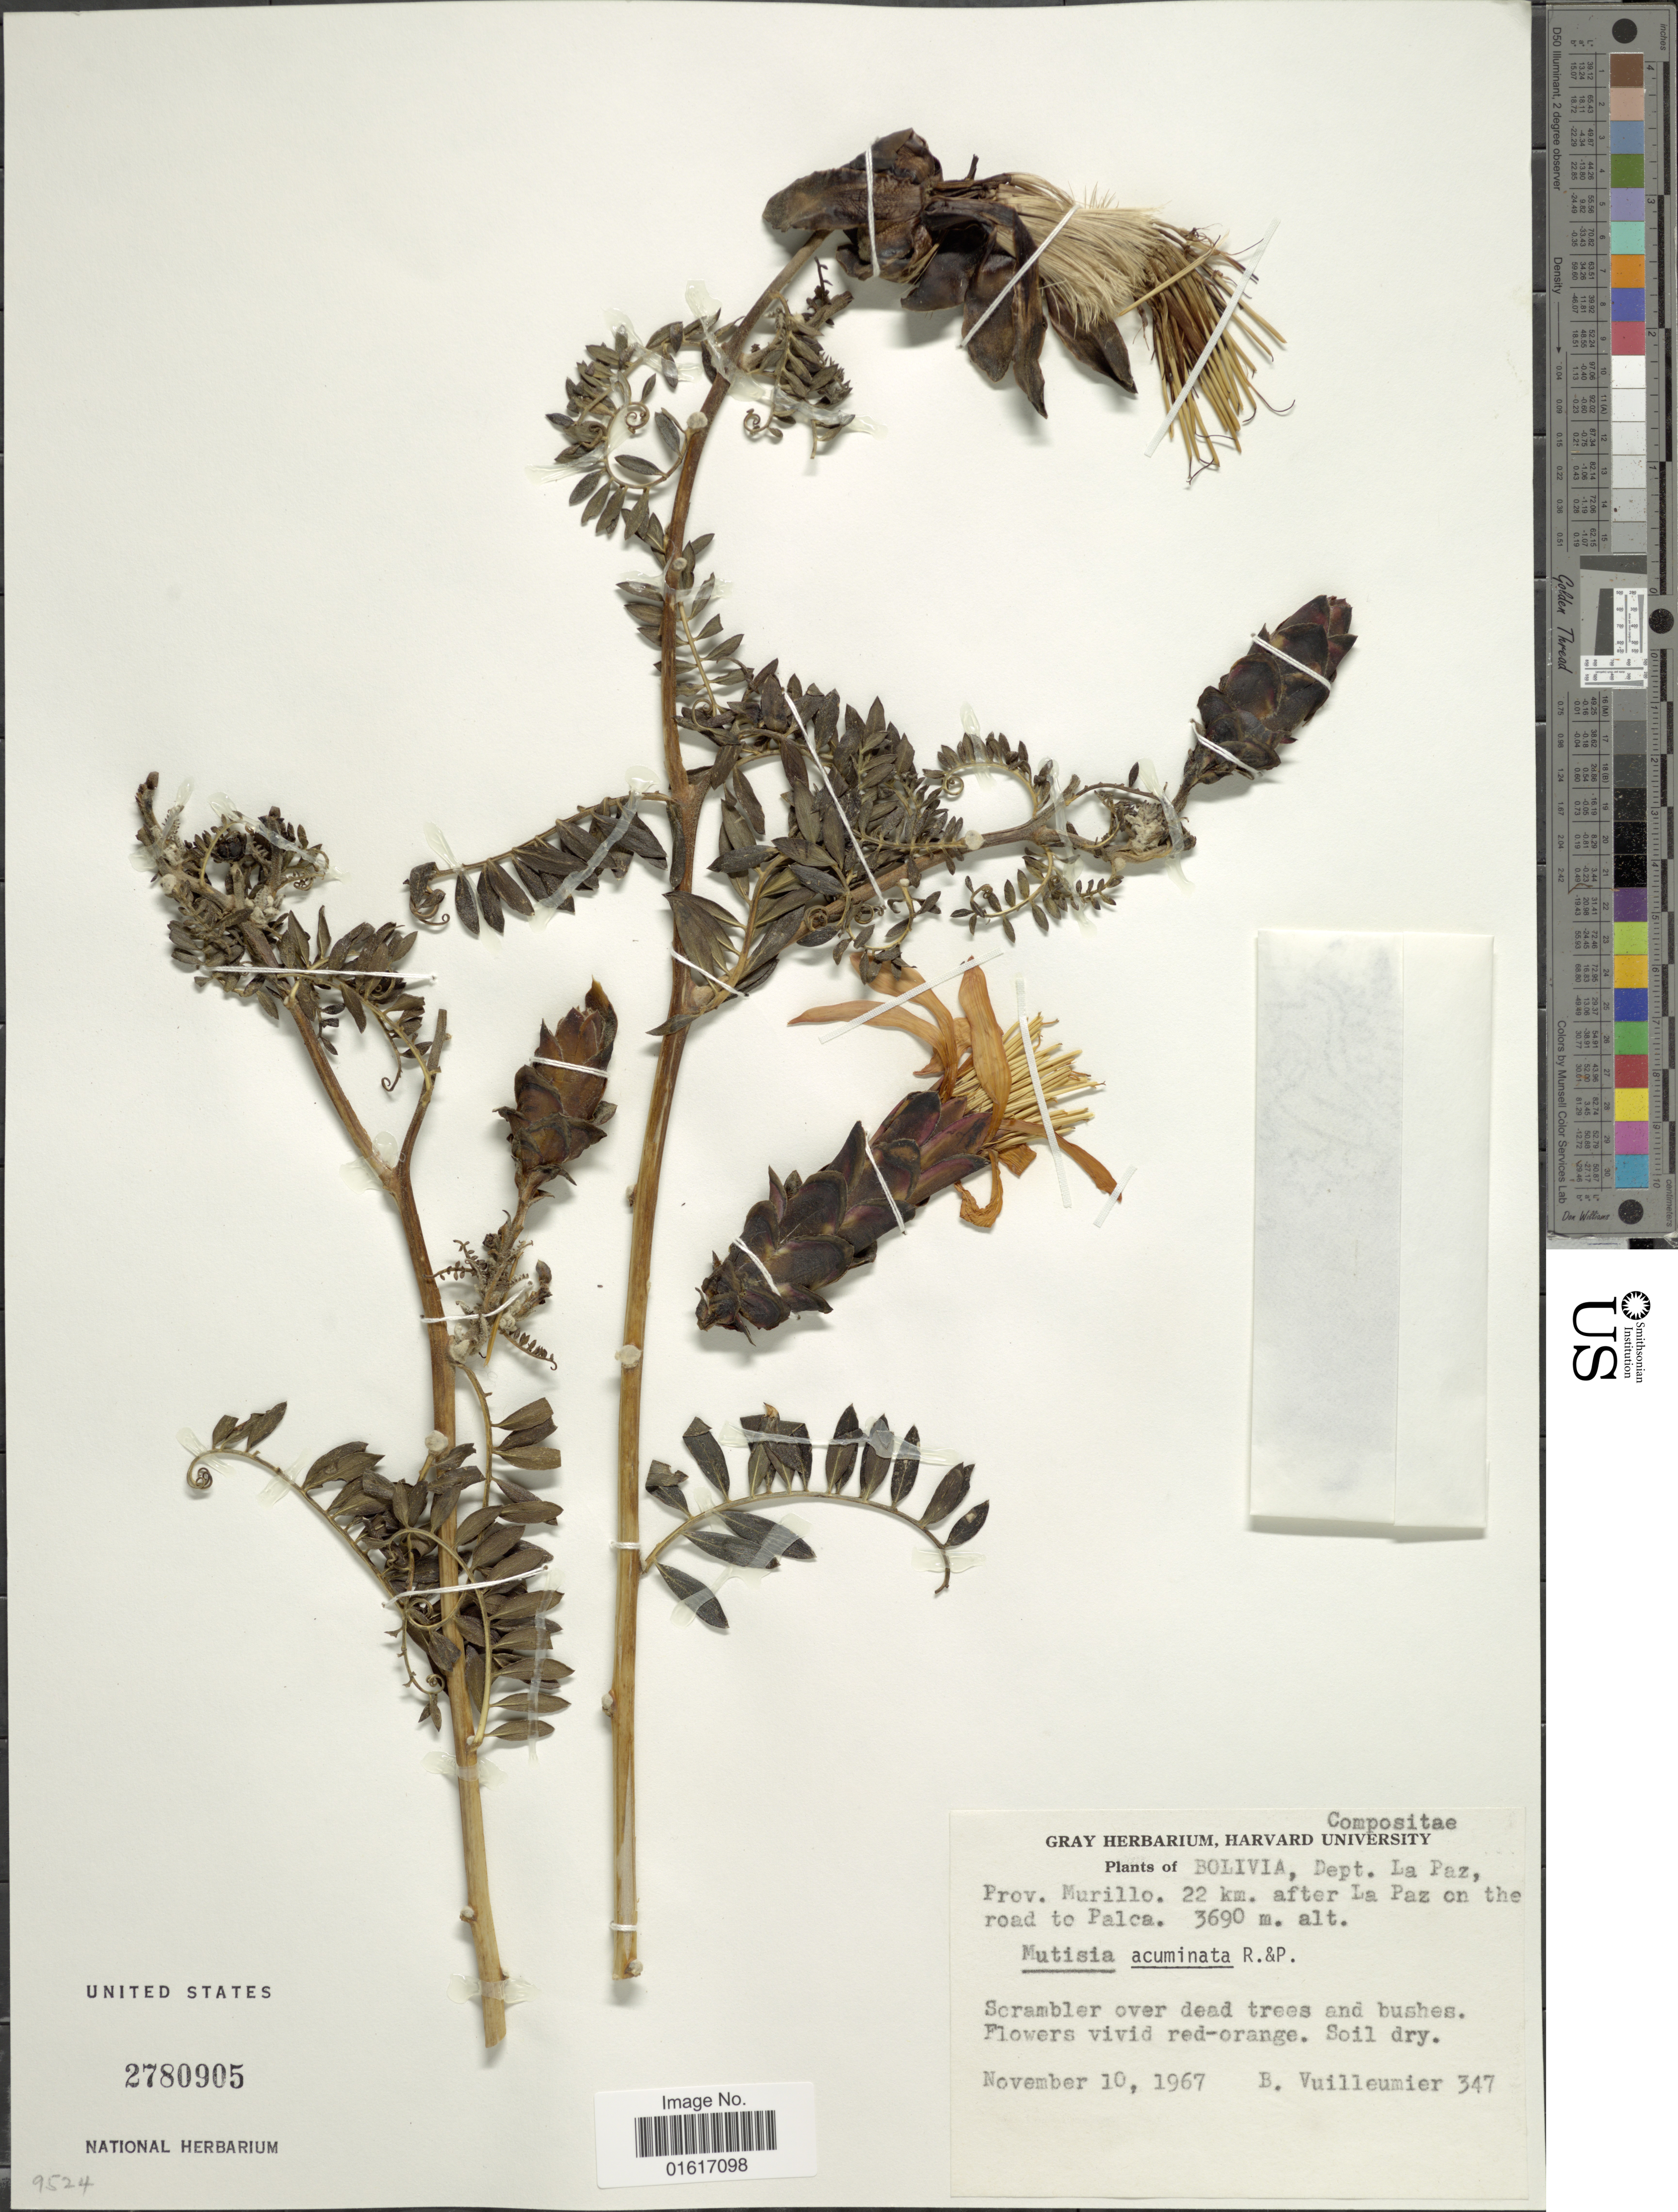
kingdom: Plantae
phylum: Tracheophyta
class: Magnoliopsida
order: Asterales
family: Asteraceae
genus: Mutisia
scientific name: Mutisia acuminata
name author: Ruiz & Pav.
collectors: B. Vuilleumier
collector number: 347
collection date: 1967-11-10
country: Bolivia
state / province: La Paz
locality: Prov. Murillo. 22 km. after La Paz on the road to Palca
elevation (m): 3690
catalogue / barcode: US 2780905